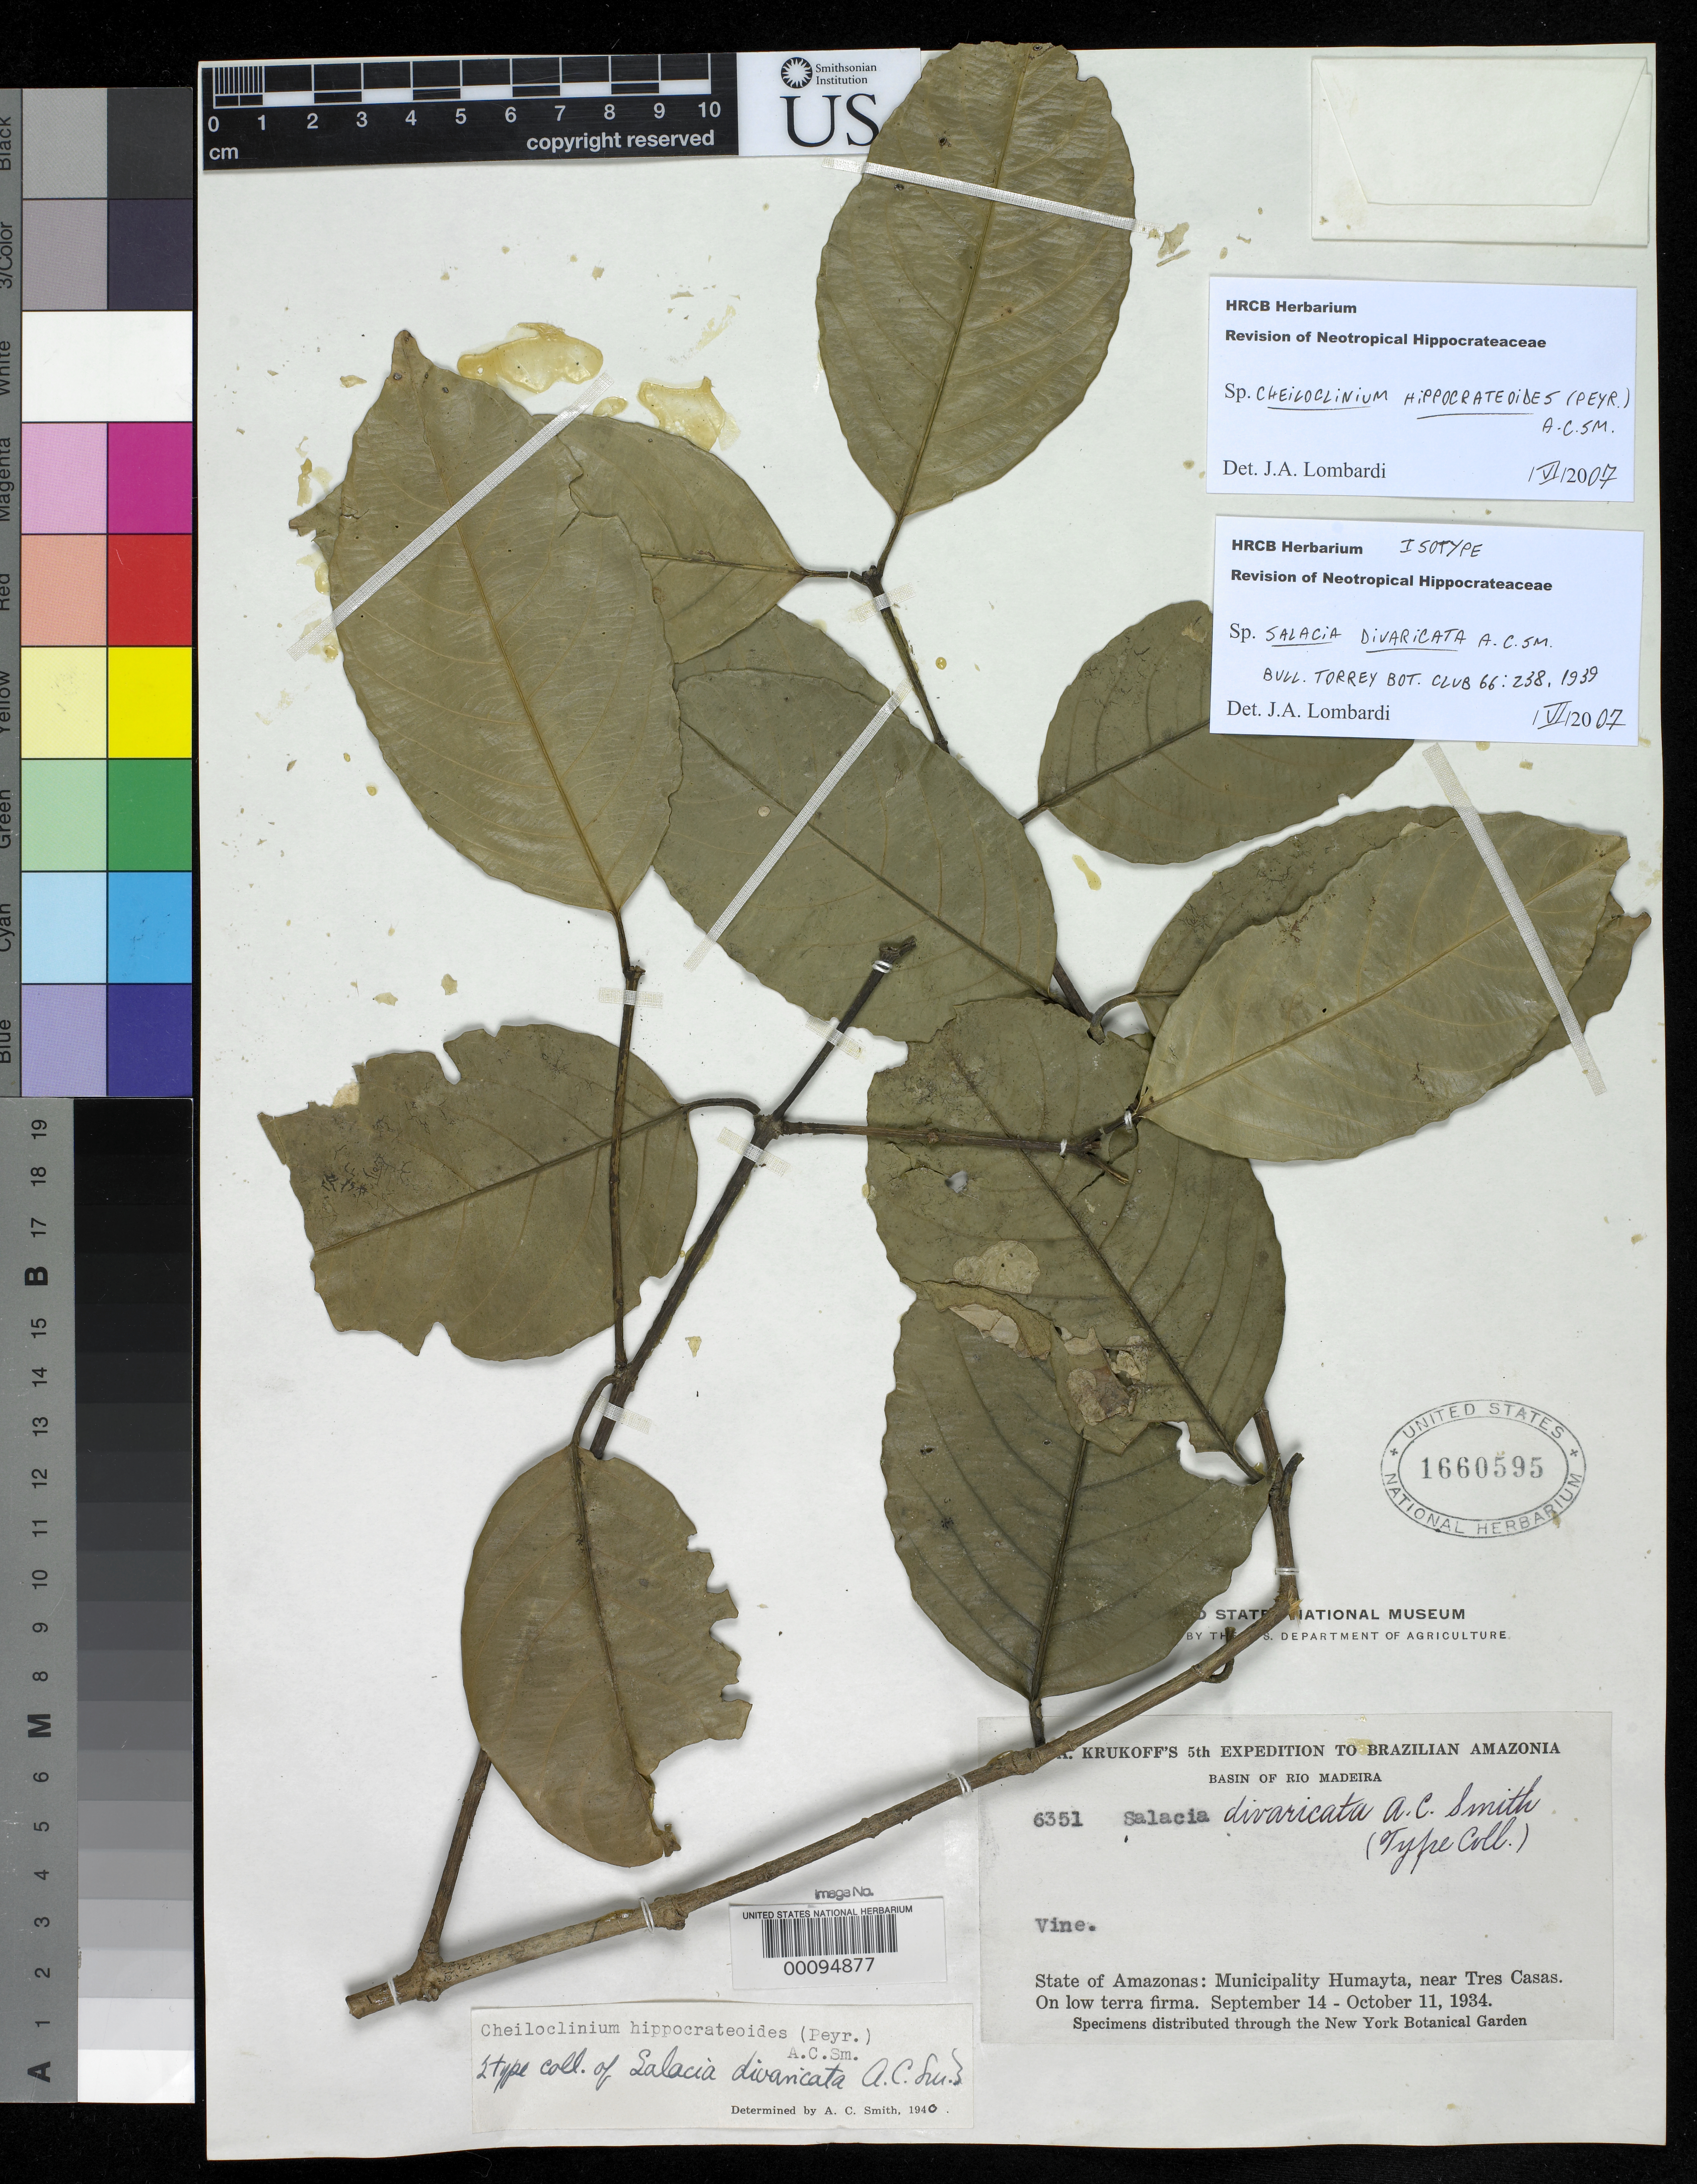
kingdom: Plantae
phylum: Tracheophyta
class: Magnoliopsida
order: Celastrales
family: Celastraceae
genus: Salacia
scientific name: Salacia divaricata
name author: A.C. Sm.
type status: Isotype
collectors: B. A. Krukoff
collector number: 6351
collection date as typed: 14 Sep 1934 to 11 Oct 1934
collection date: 1934-09-14/1934-10-11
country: Brazil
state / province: Amazonas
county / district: Humaitá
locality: Near Tres Casas.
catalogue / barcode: US 1660595